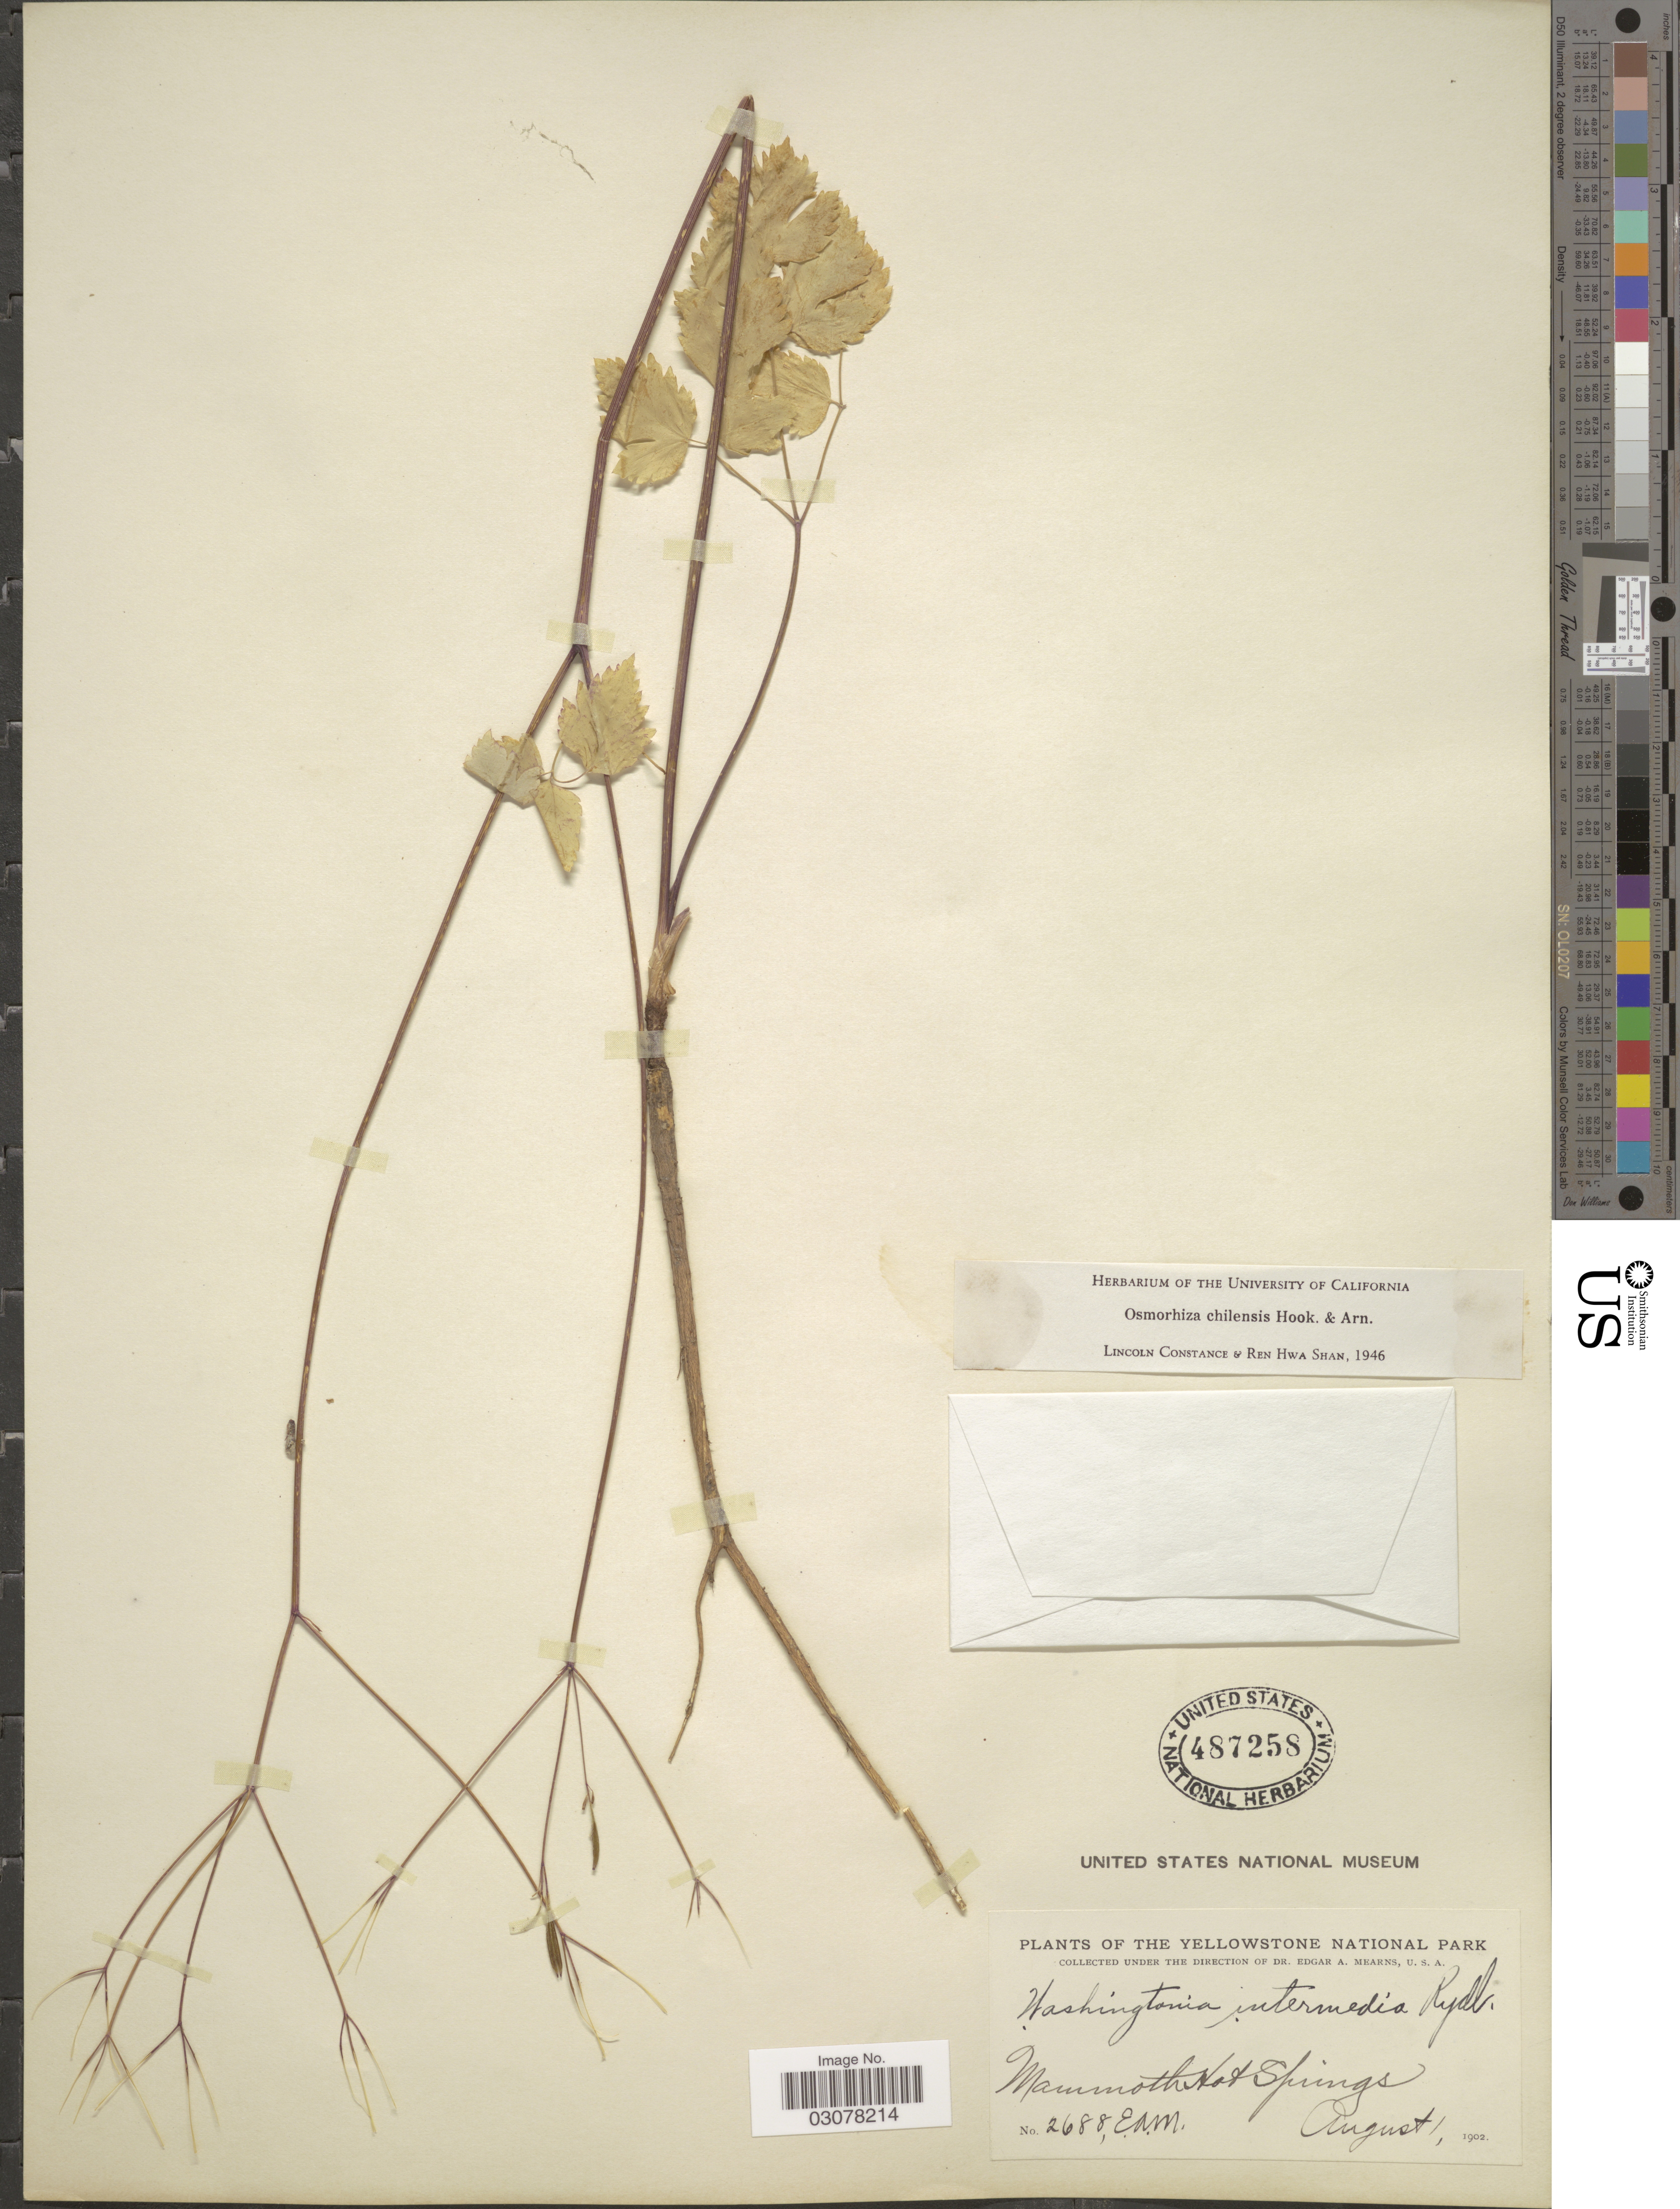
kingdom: Plantae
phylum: Tracheophyta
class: Magnoliopsida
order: Apiales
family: Apiaceae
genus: Osmorhiza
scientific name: Osmorhiza chilensis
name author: Hook. & Arn.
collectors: E. A. Mearns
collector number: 2688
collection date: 1902-08-01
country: United States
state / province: Wyoming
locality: The Yellowstone National Park. Mammoth Hot Springs.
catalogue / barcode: US 487258